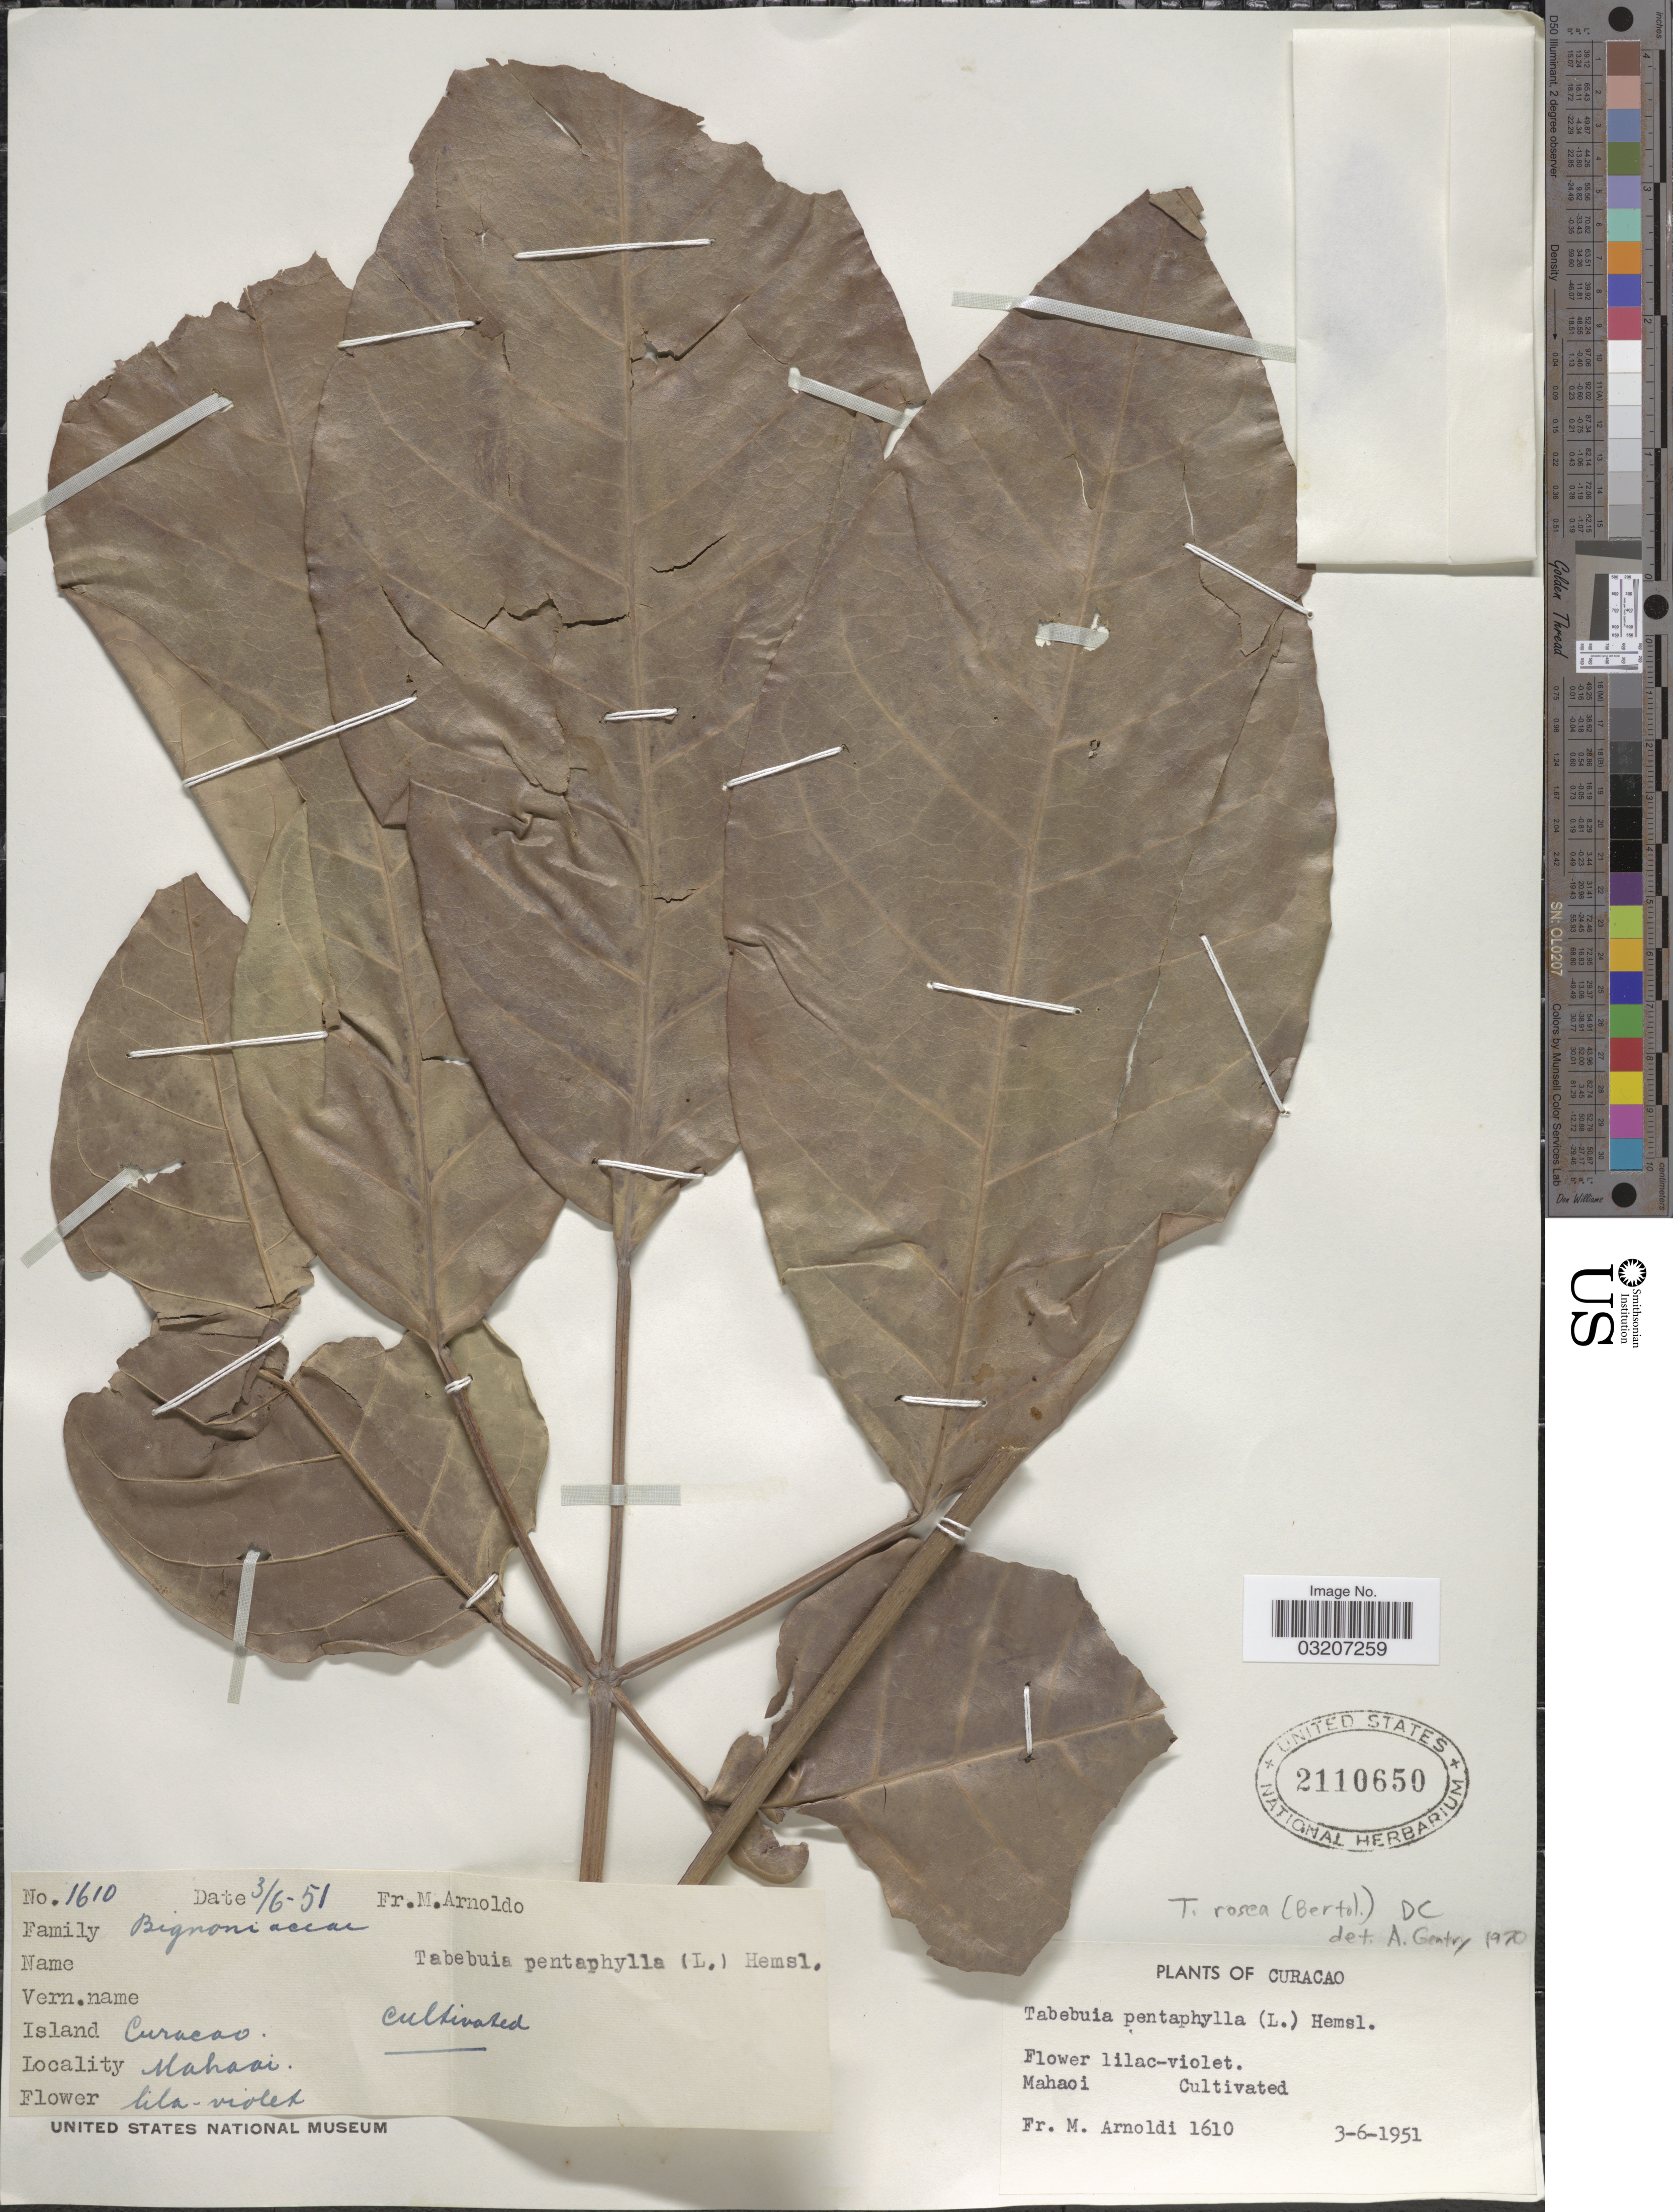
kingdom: Plantae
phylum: Tracheophyta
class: Magnoliopsida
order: Lamiales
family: Bignoniaceae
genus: Tabebuia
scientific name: Tabebuia rosea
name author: (Bertol.) DC.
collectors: N. Arnoldo-Broeders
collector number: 1610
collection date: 1951-06-03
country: Curaçao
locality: Mahaoi.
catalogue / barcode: US 2110650